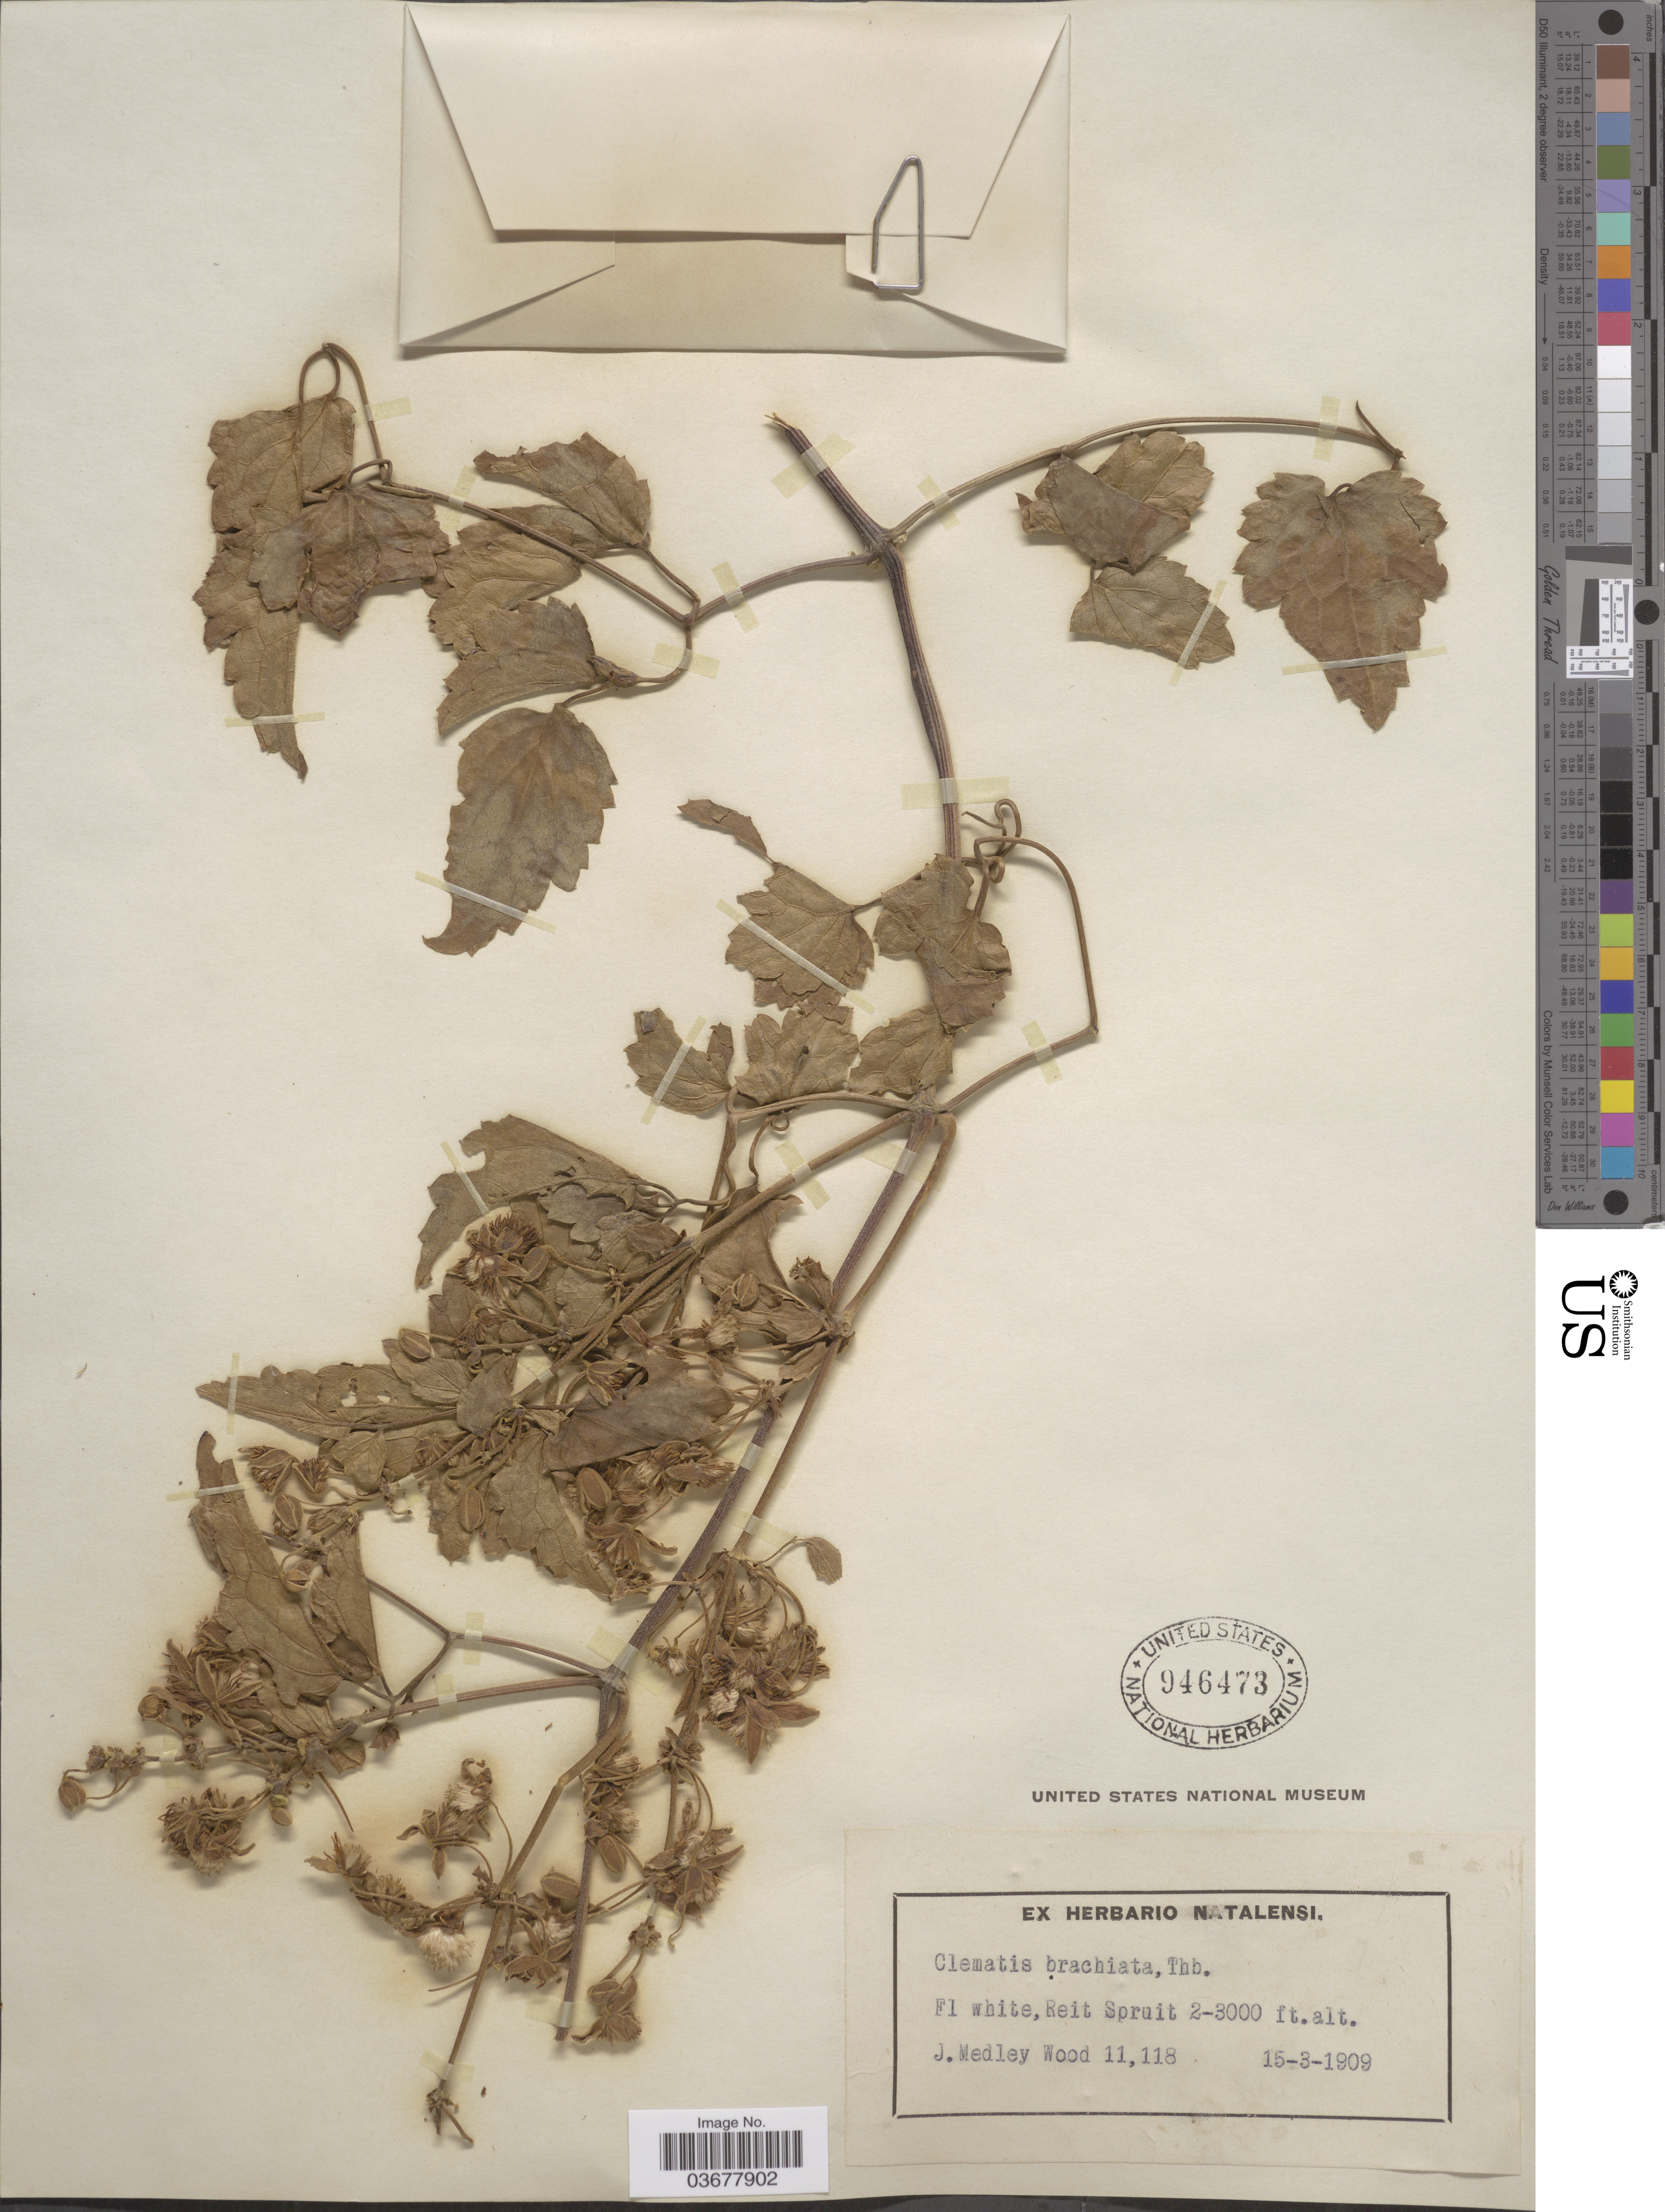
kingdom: Plantae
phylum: Tracheophyta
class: Magnoliopsida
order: Ranunculales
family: Ranunculaceae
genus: Clematis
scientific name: Clematis brachiata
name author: Thunb.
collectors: J. Medley Wood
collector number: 11118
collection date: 1909-03-15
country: South Africa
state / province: KwaZulu-Natal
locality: Reit Spruit.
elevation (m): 610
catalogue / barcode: US 946473